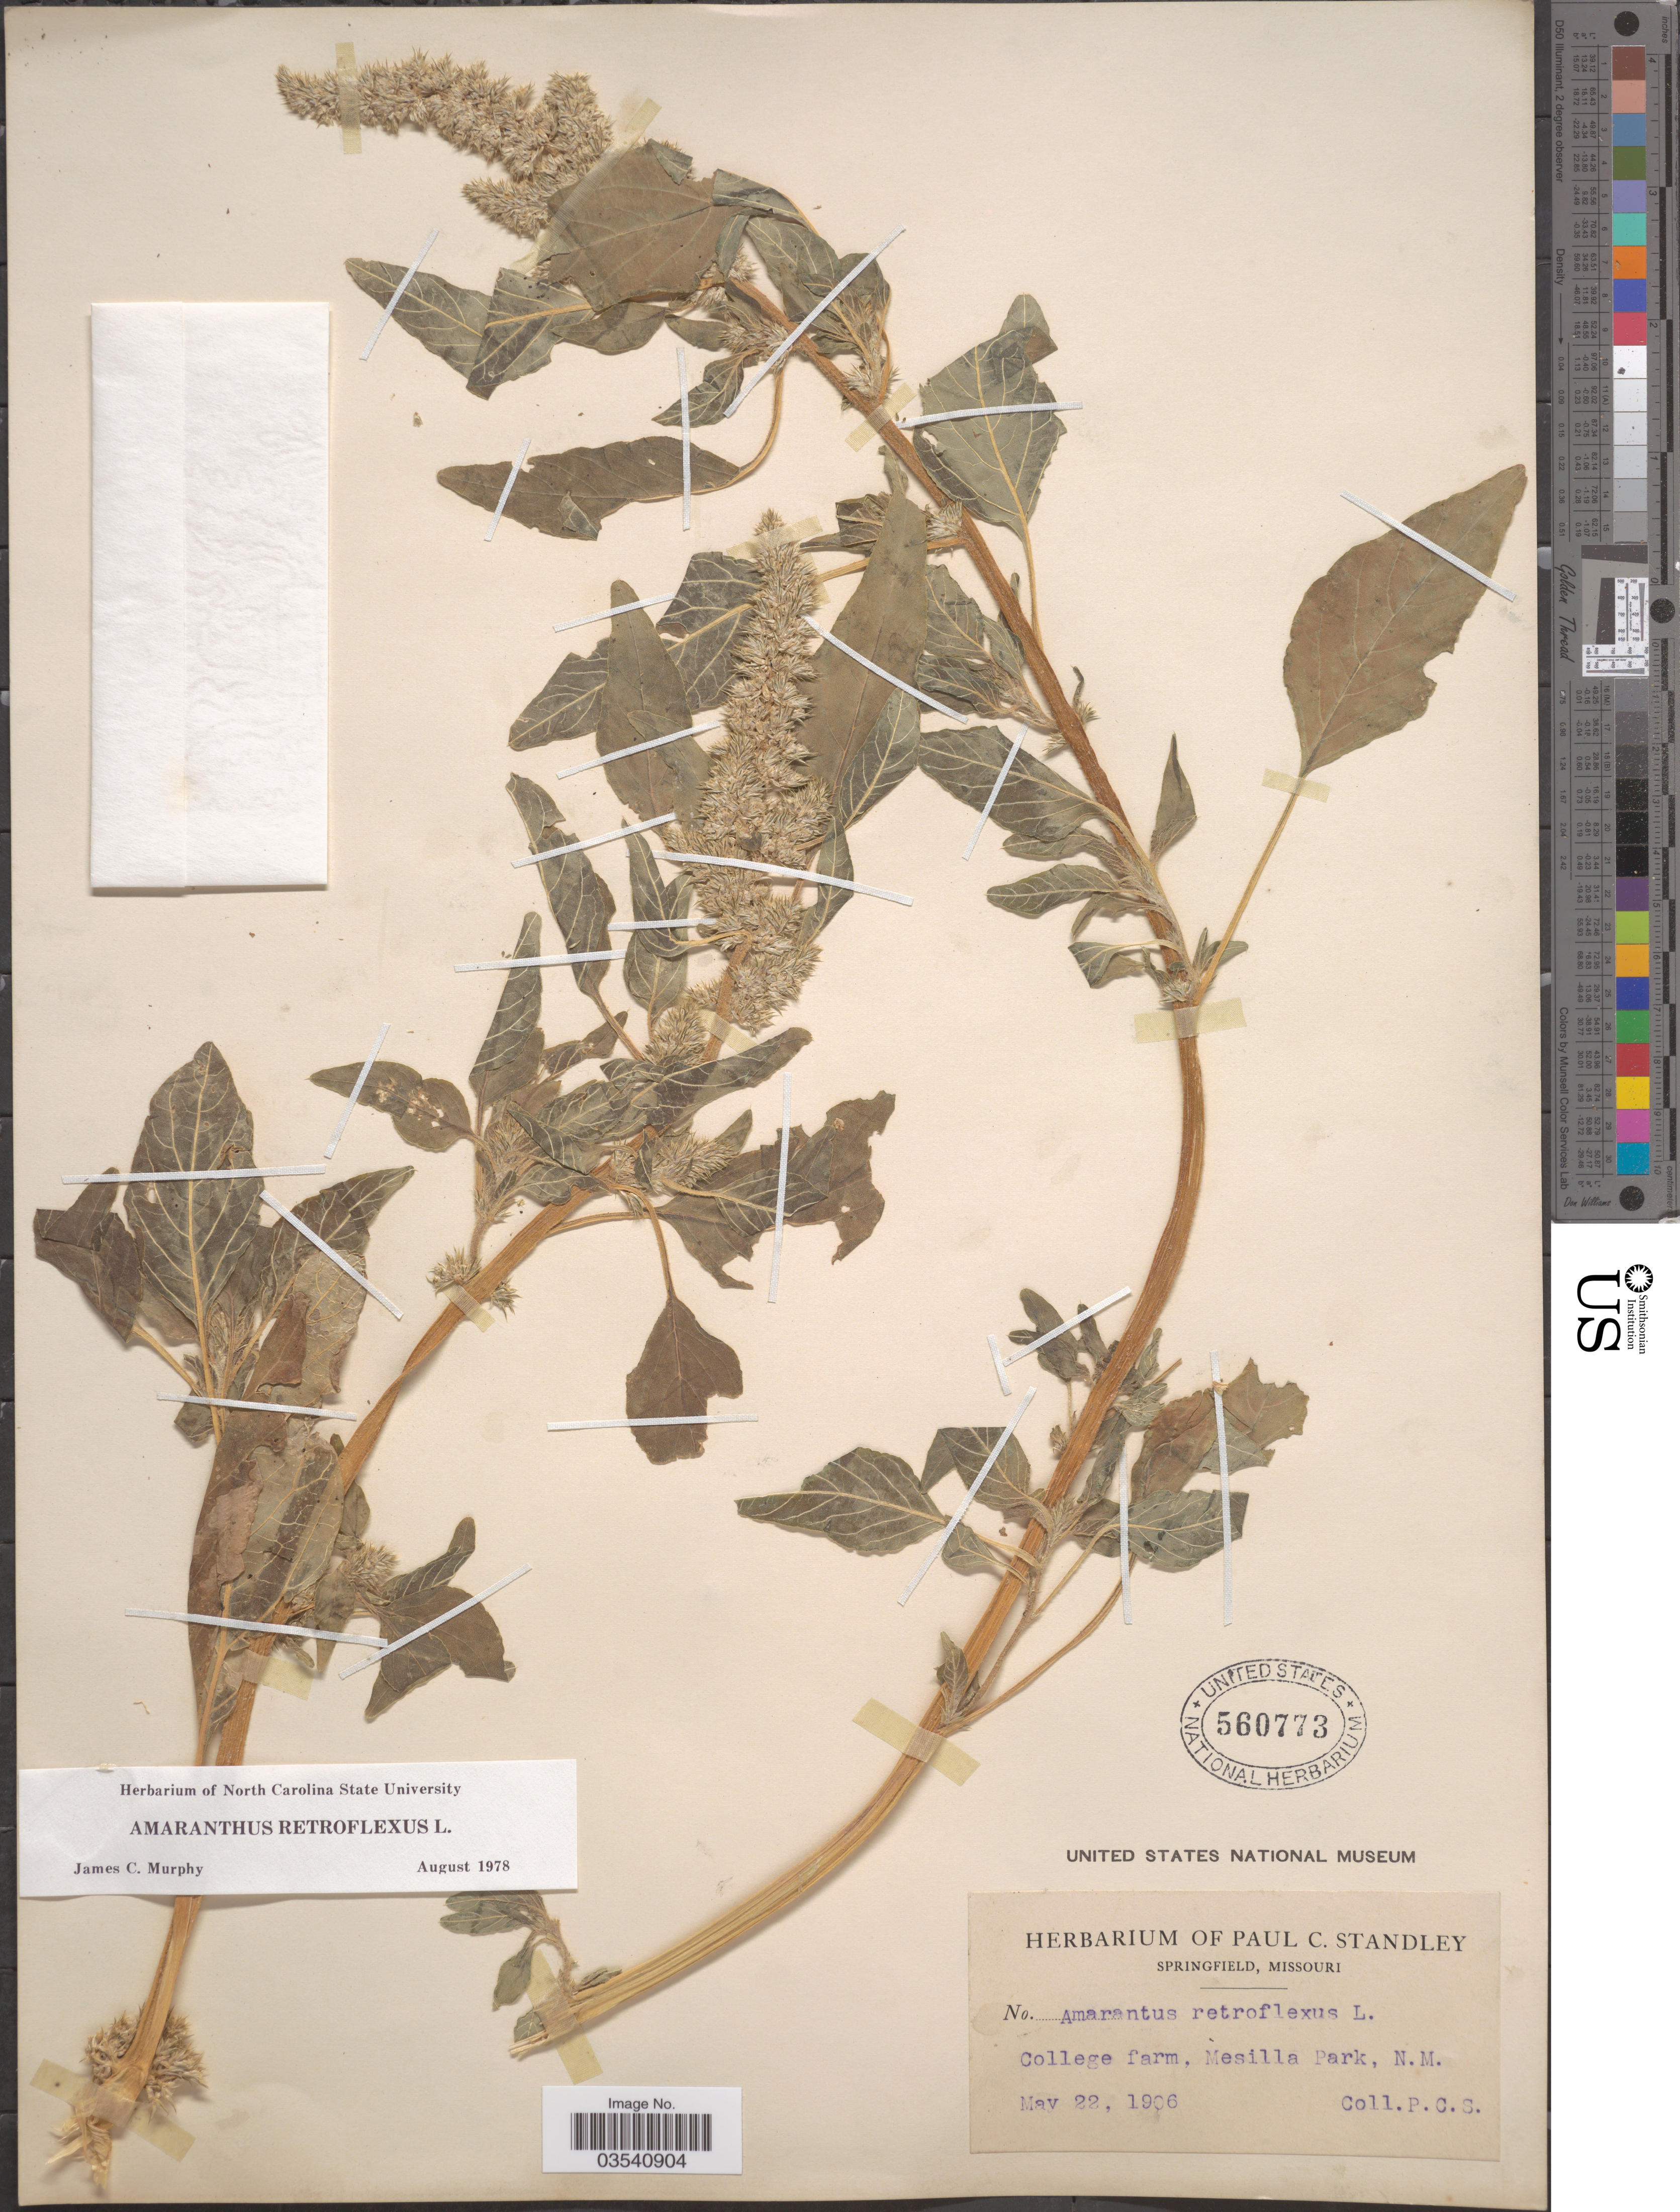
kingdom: Plantae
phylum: Tracheophyta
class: Magnoliopsida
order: Caryophyllales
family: Amaranthaceae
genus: Amaranthus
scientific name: Amaranthus retroflexus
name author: L.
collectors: P. C. Standley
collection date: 1906-05-22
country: United States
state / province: New Mexico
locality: College farm, Mesilla Park.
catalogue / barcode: US 560773